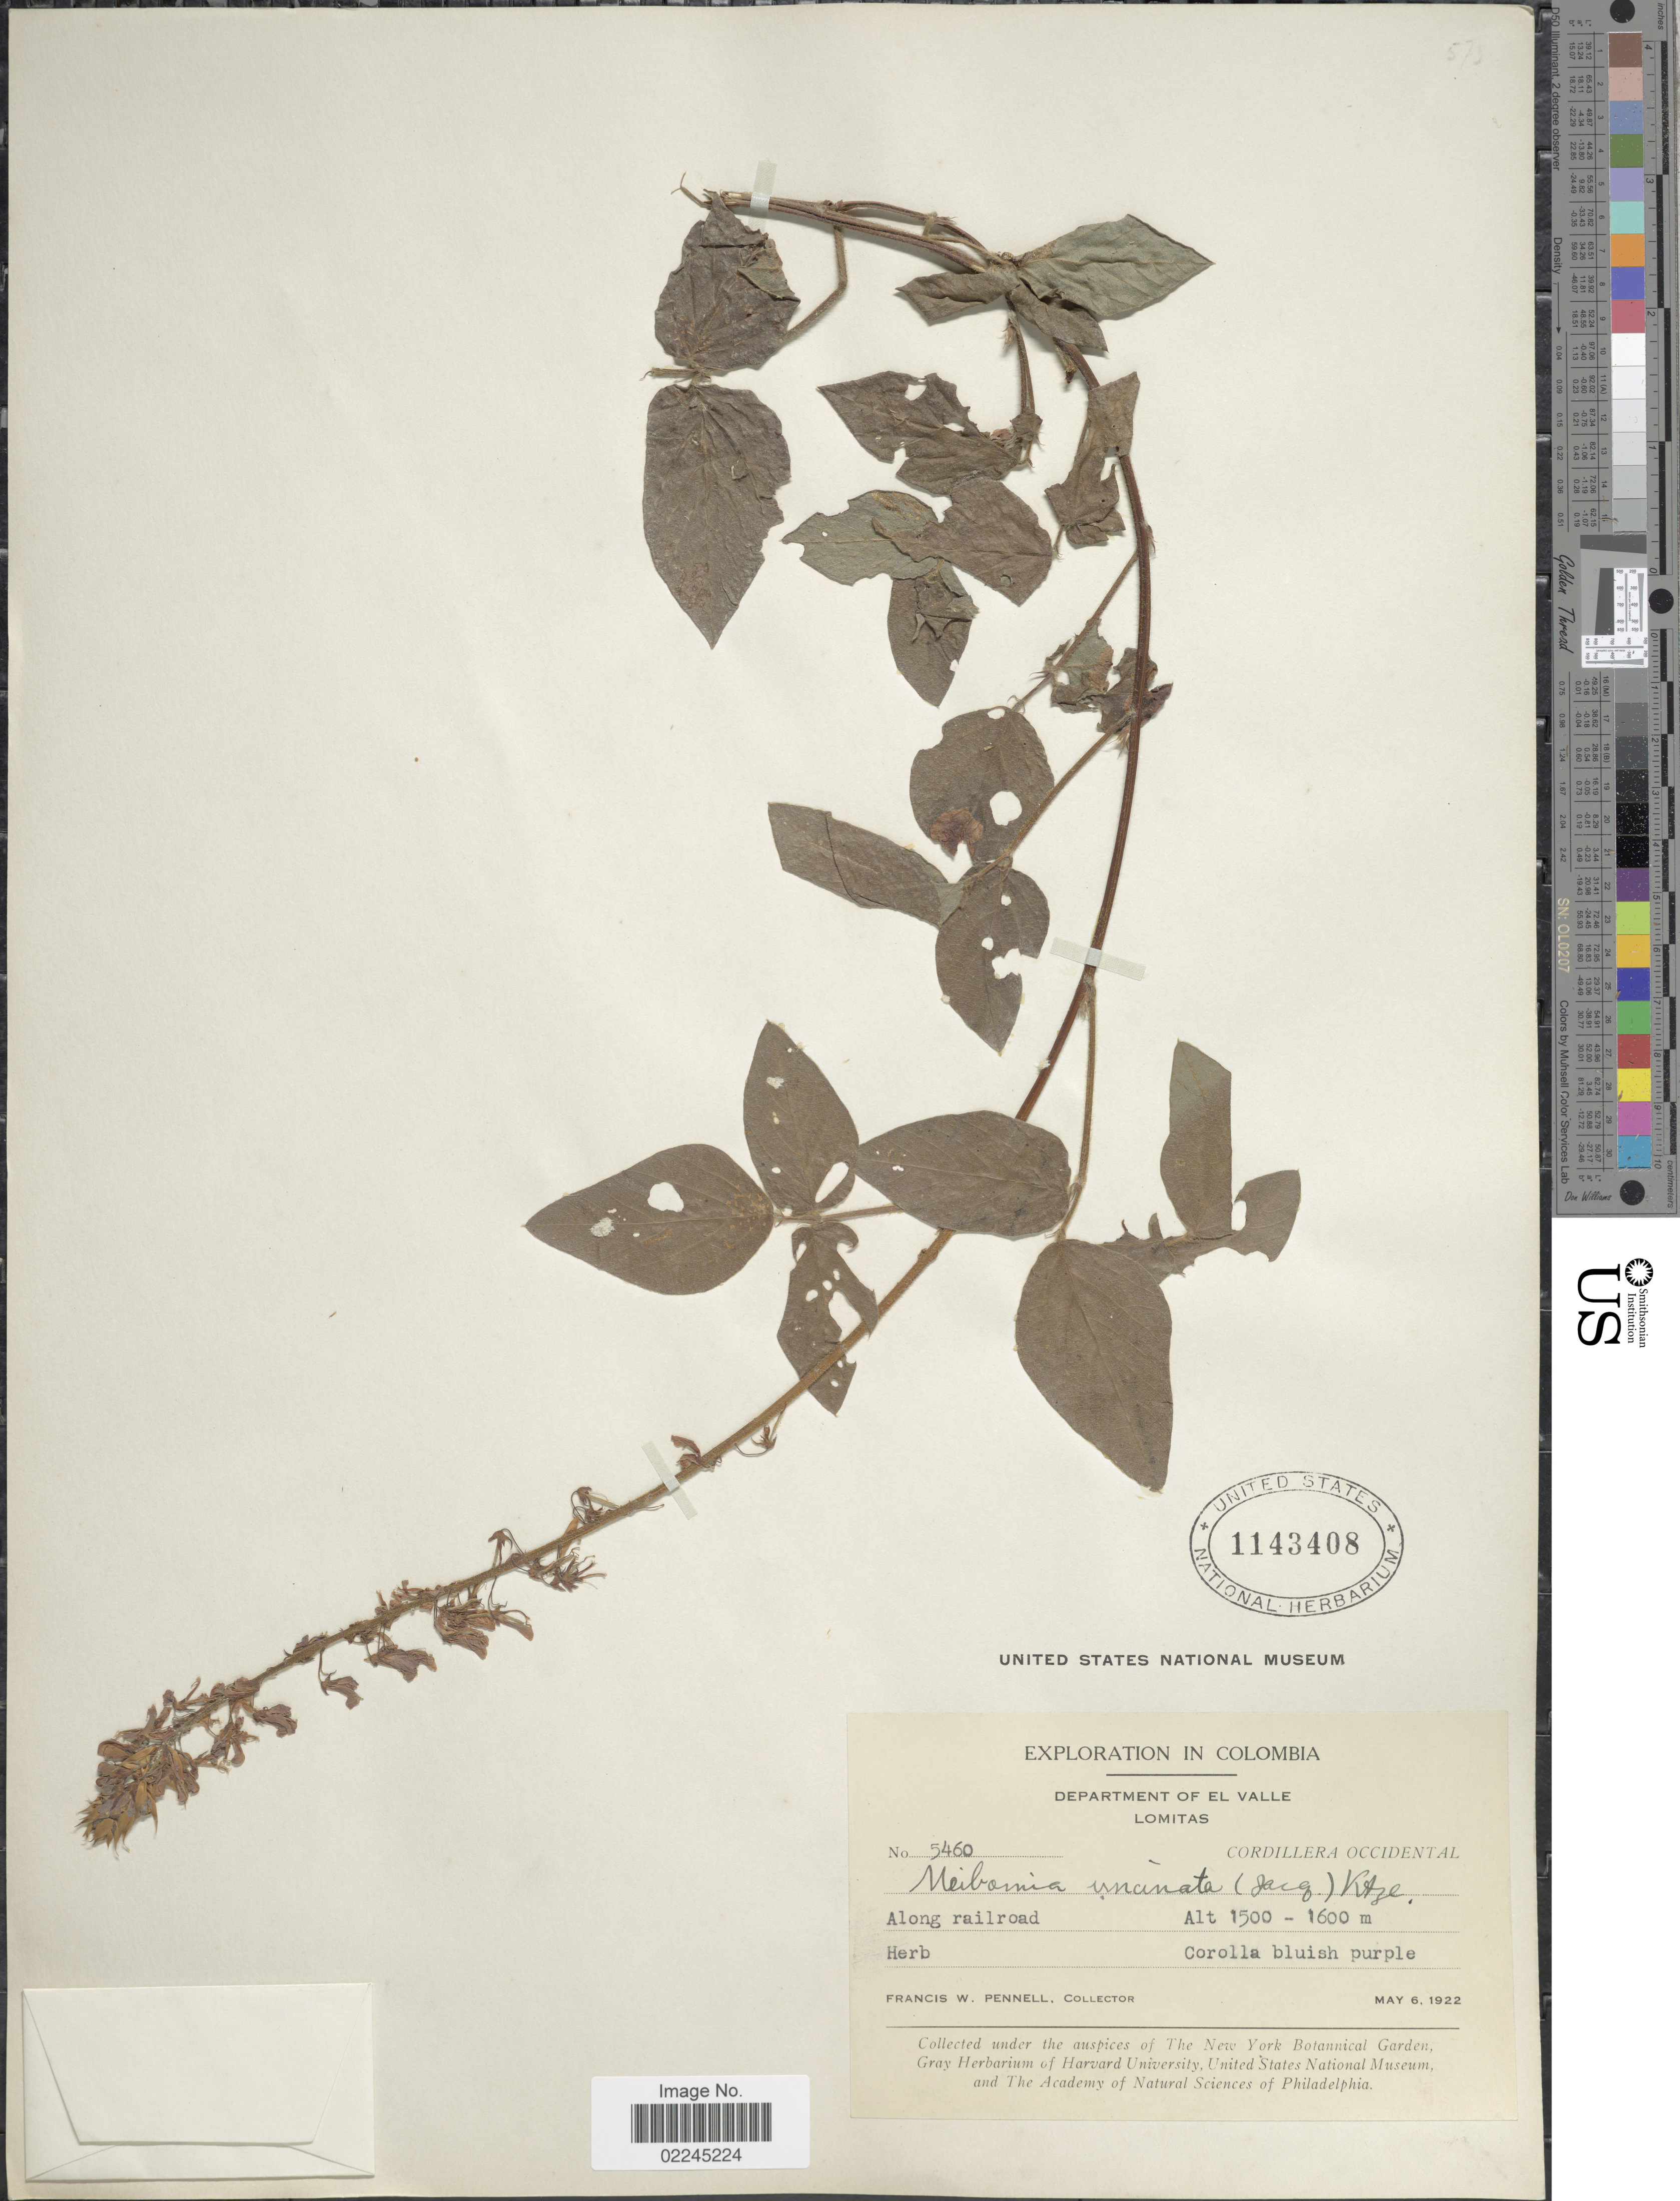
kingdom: Plantae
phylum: Tracheophyta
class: Magnoliopsida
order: Fabales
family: Fabaceae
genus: Desmodium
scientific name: Desmodium intortum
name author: (Mill.) Urb.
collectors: F. W. Pennell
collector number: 5460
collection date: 1922-05-06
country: Colombia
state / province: Valle del Cauca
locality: Department of El Valle. Lomitas. Cordillera Occidental. Along railroad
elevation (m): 1500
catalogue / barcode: US 1143408